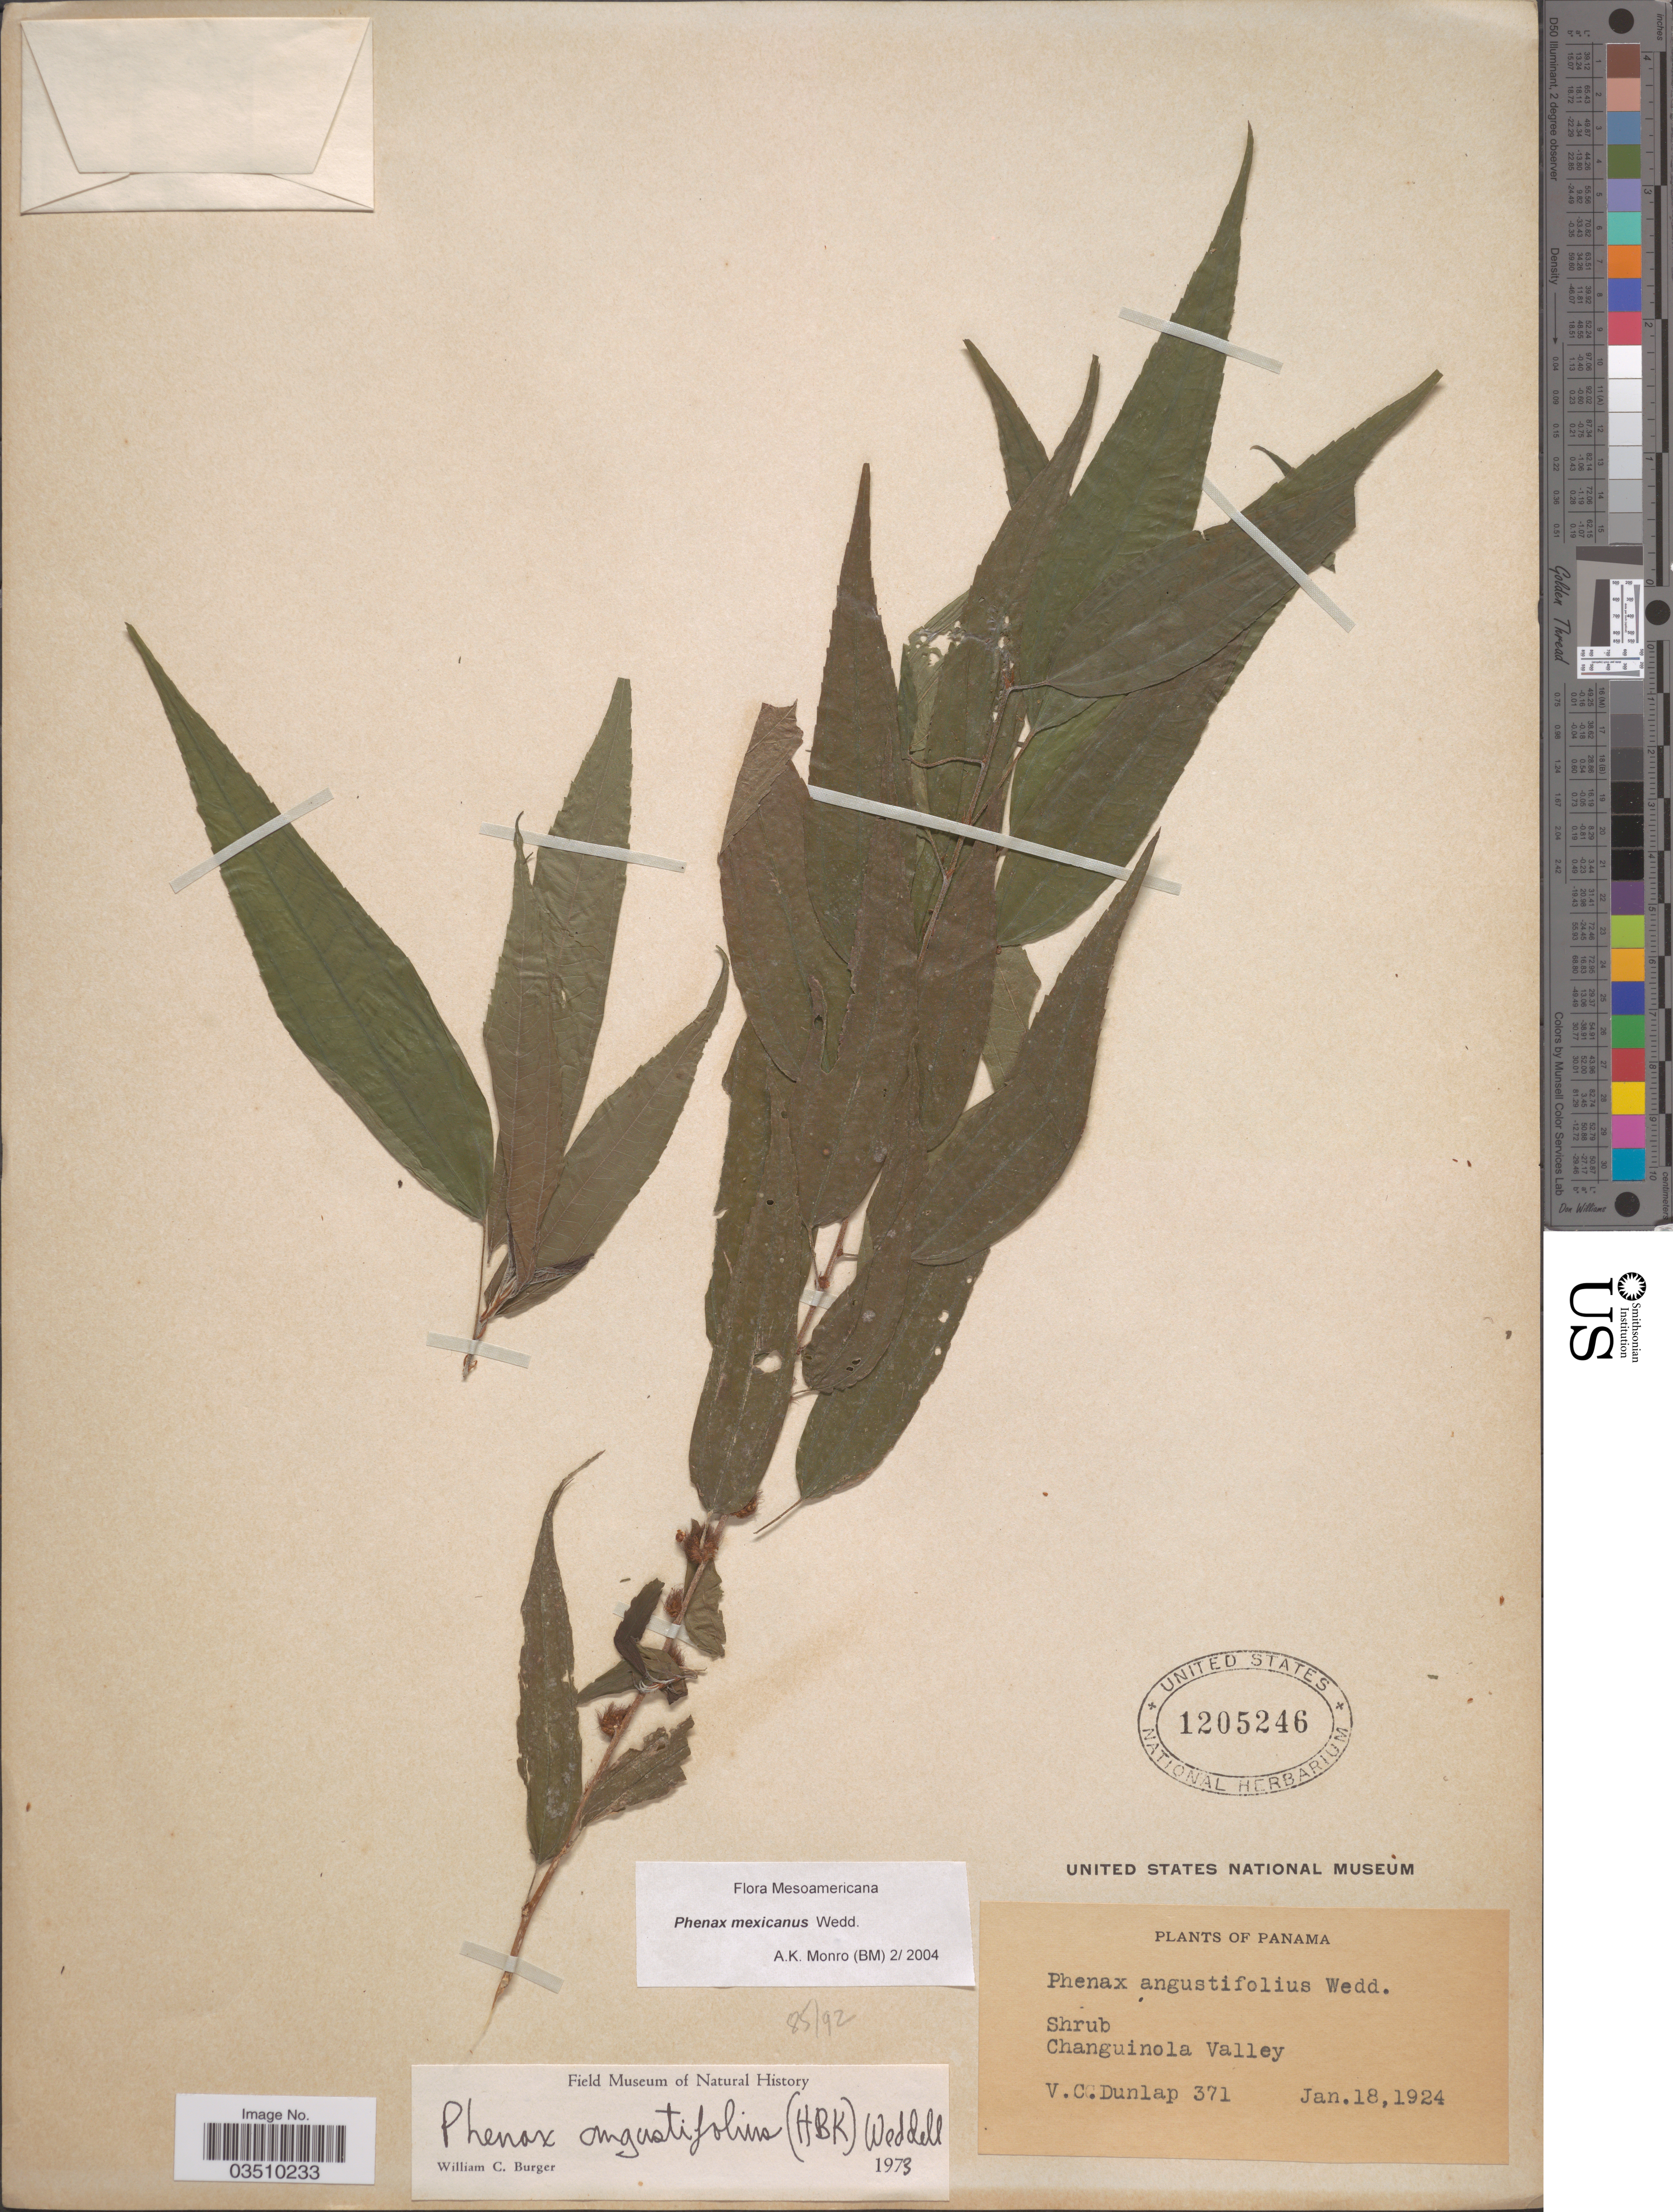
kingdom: Plantae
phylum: Tracheophyta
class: Magnoliopsida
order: Rosales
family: Urticaceae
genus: Phenax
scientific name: Phenax mexicanus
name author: Wedd.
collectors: V. C. Dunlap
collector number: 371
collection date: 1924-01-18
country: Panama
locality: Changuinola Valley.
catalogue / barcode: US 1205246